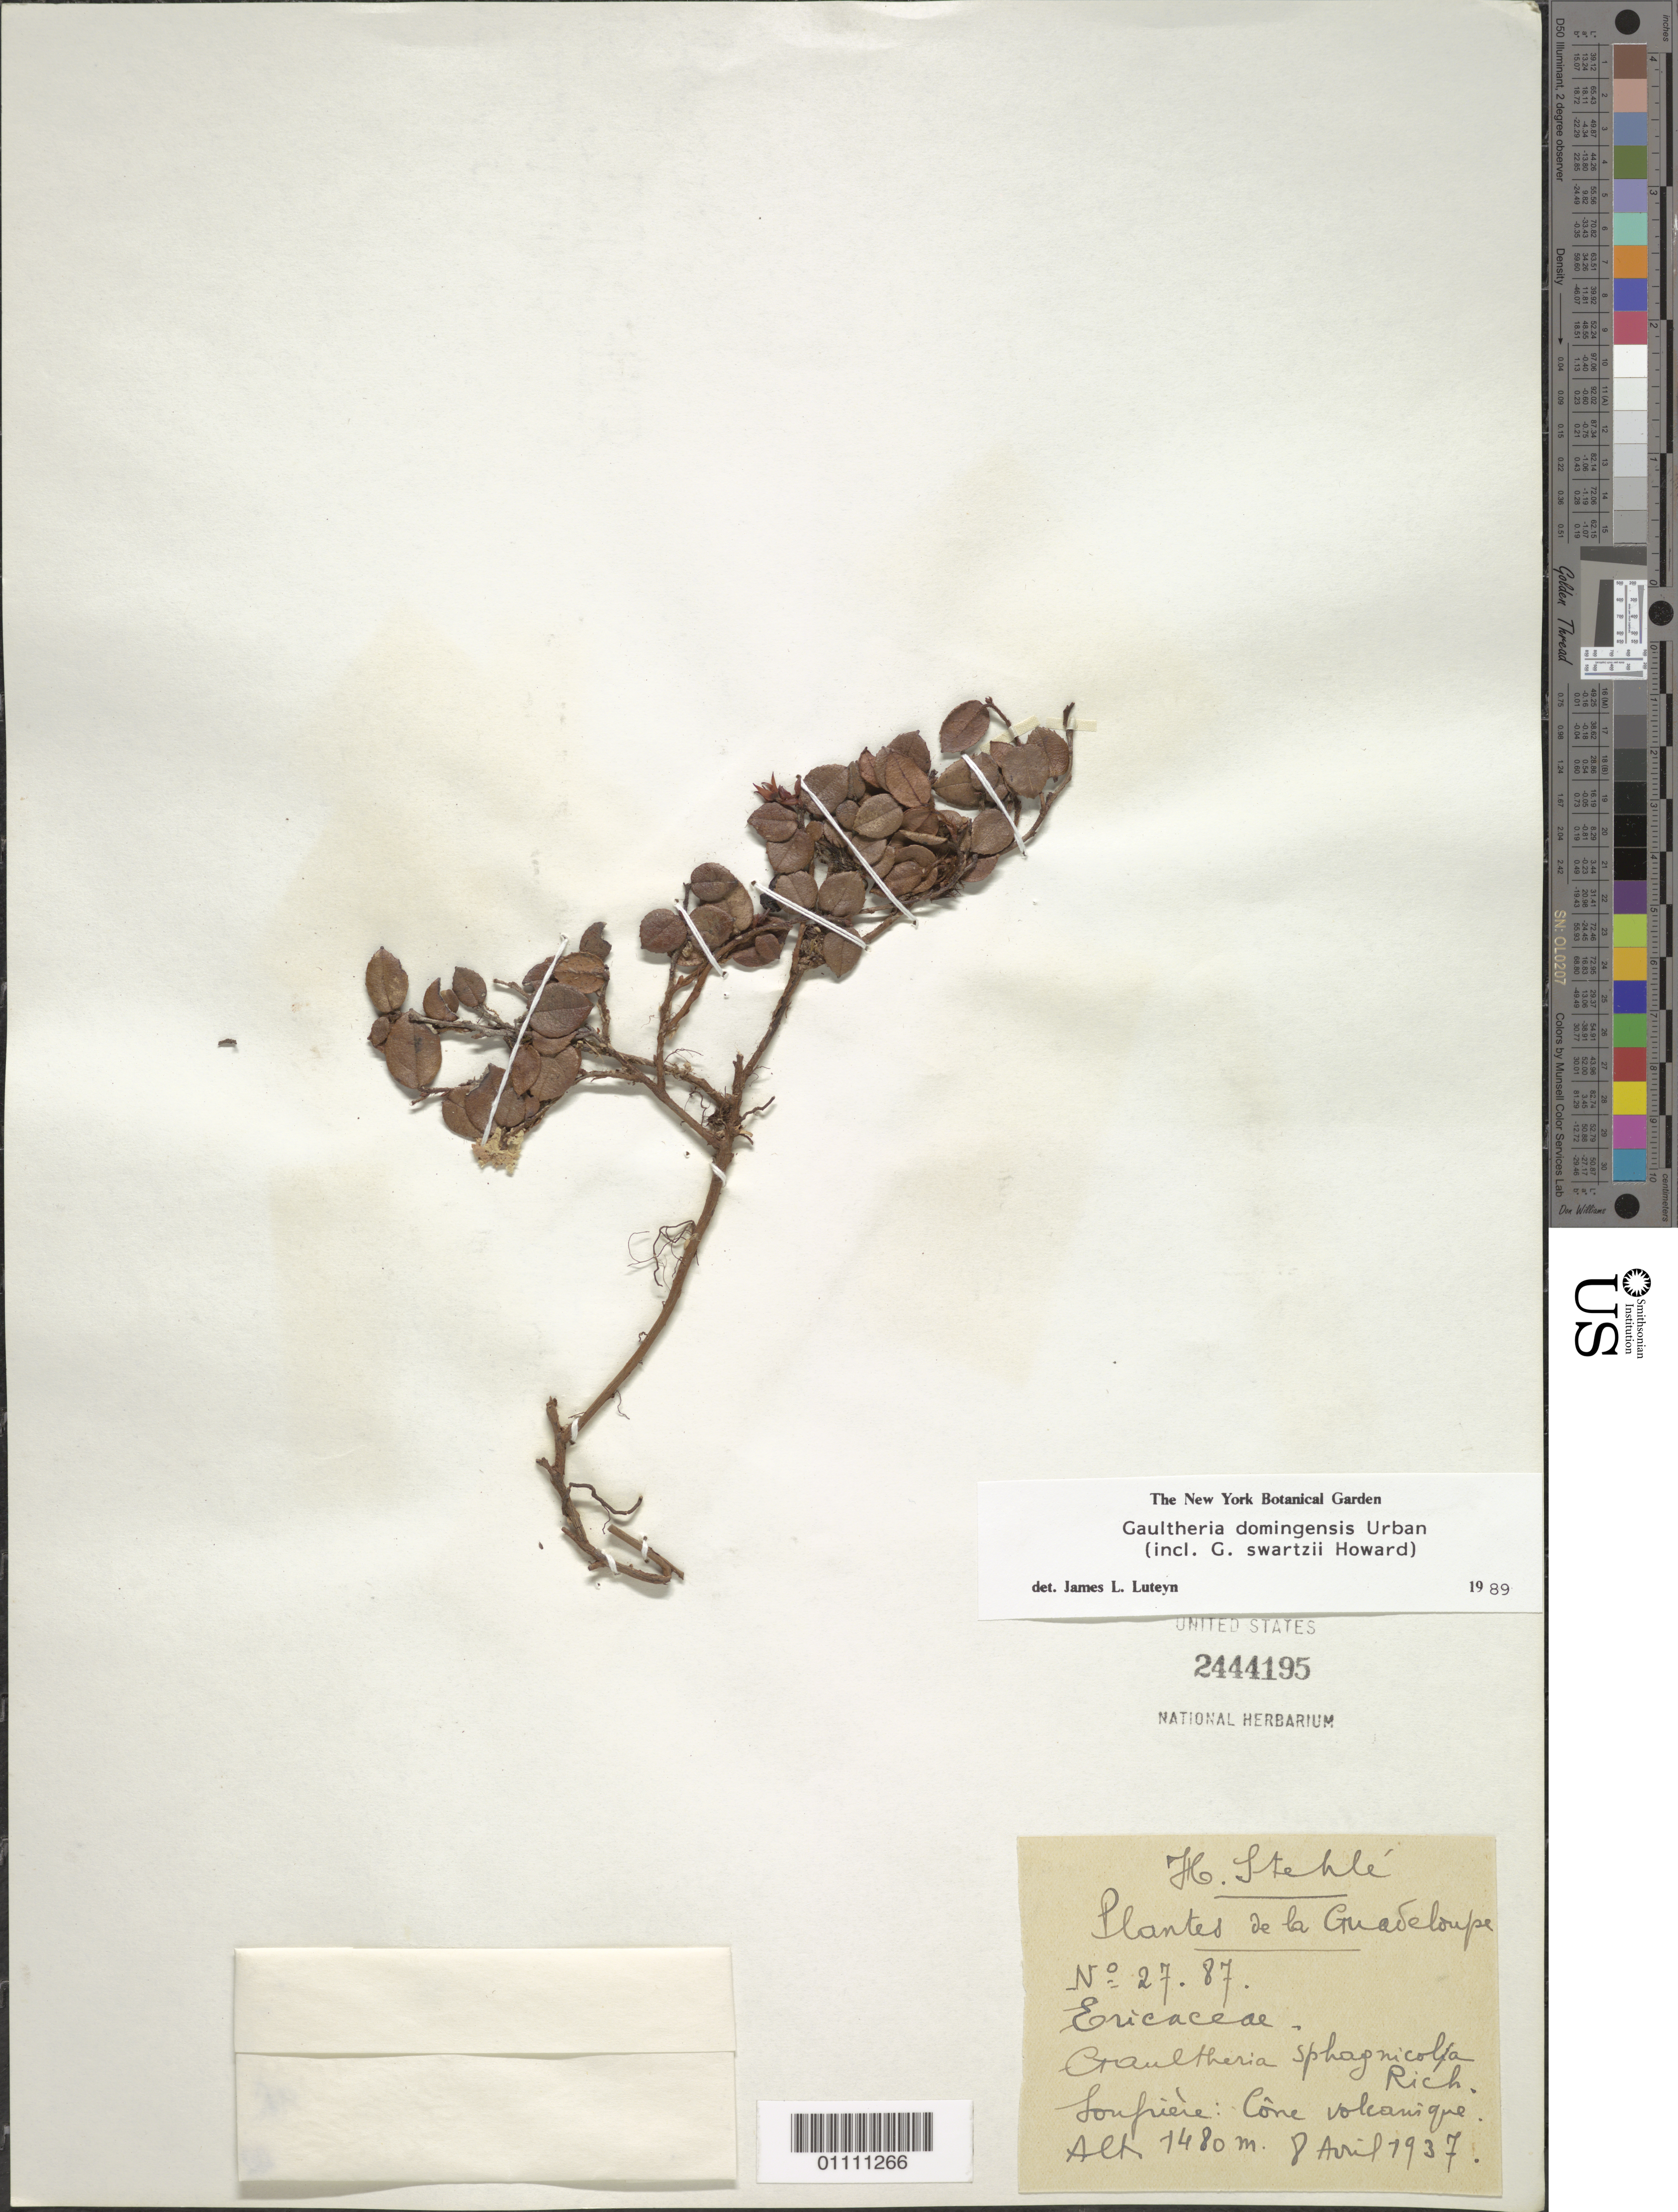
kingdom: Plantae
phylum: Tracheophyta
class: Magnoliopsida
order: Ericales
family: Ericaceae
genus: Gaultheria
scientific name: Gaultheria domingensis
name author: Urb.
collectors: H. Stehlé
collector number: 2787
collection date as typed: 08 Apr 1937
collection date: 1937-04-08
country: Guadeloupe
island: Basse Terre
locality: Soufriere: Cone volcanique.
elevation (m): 1480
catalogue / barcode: US 2444195